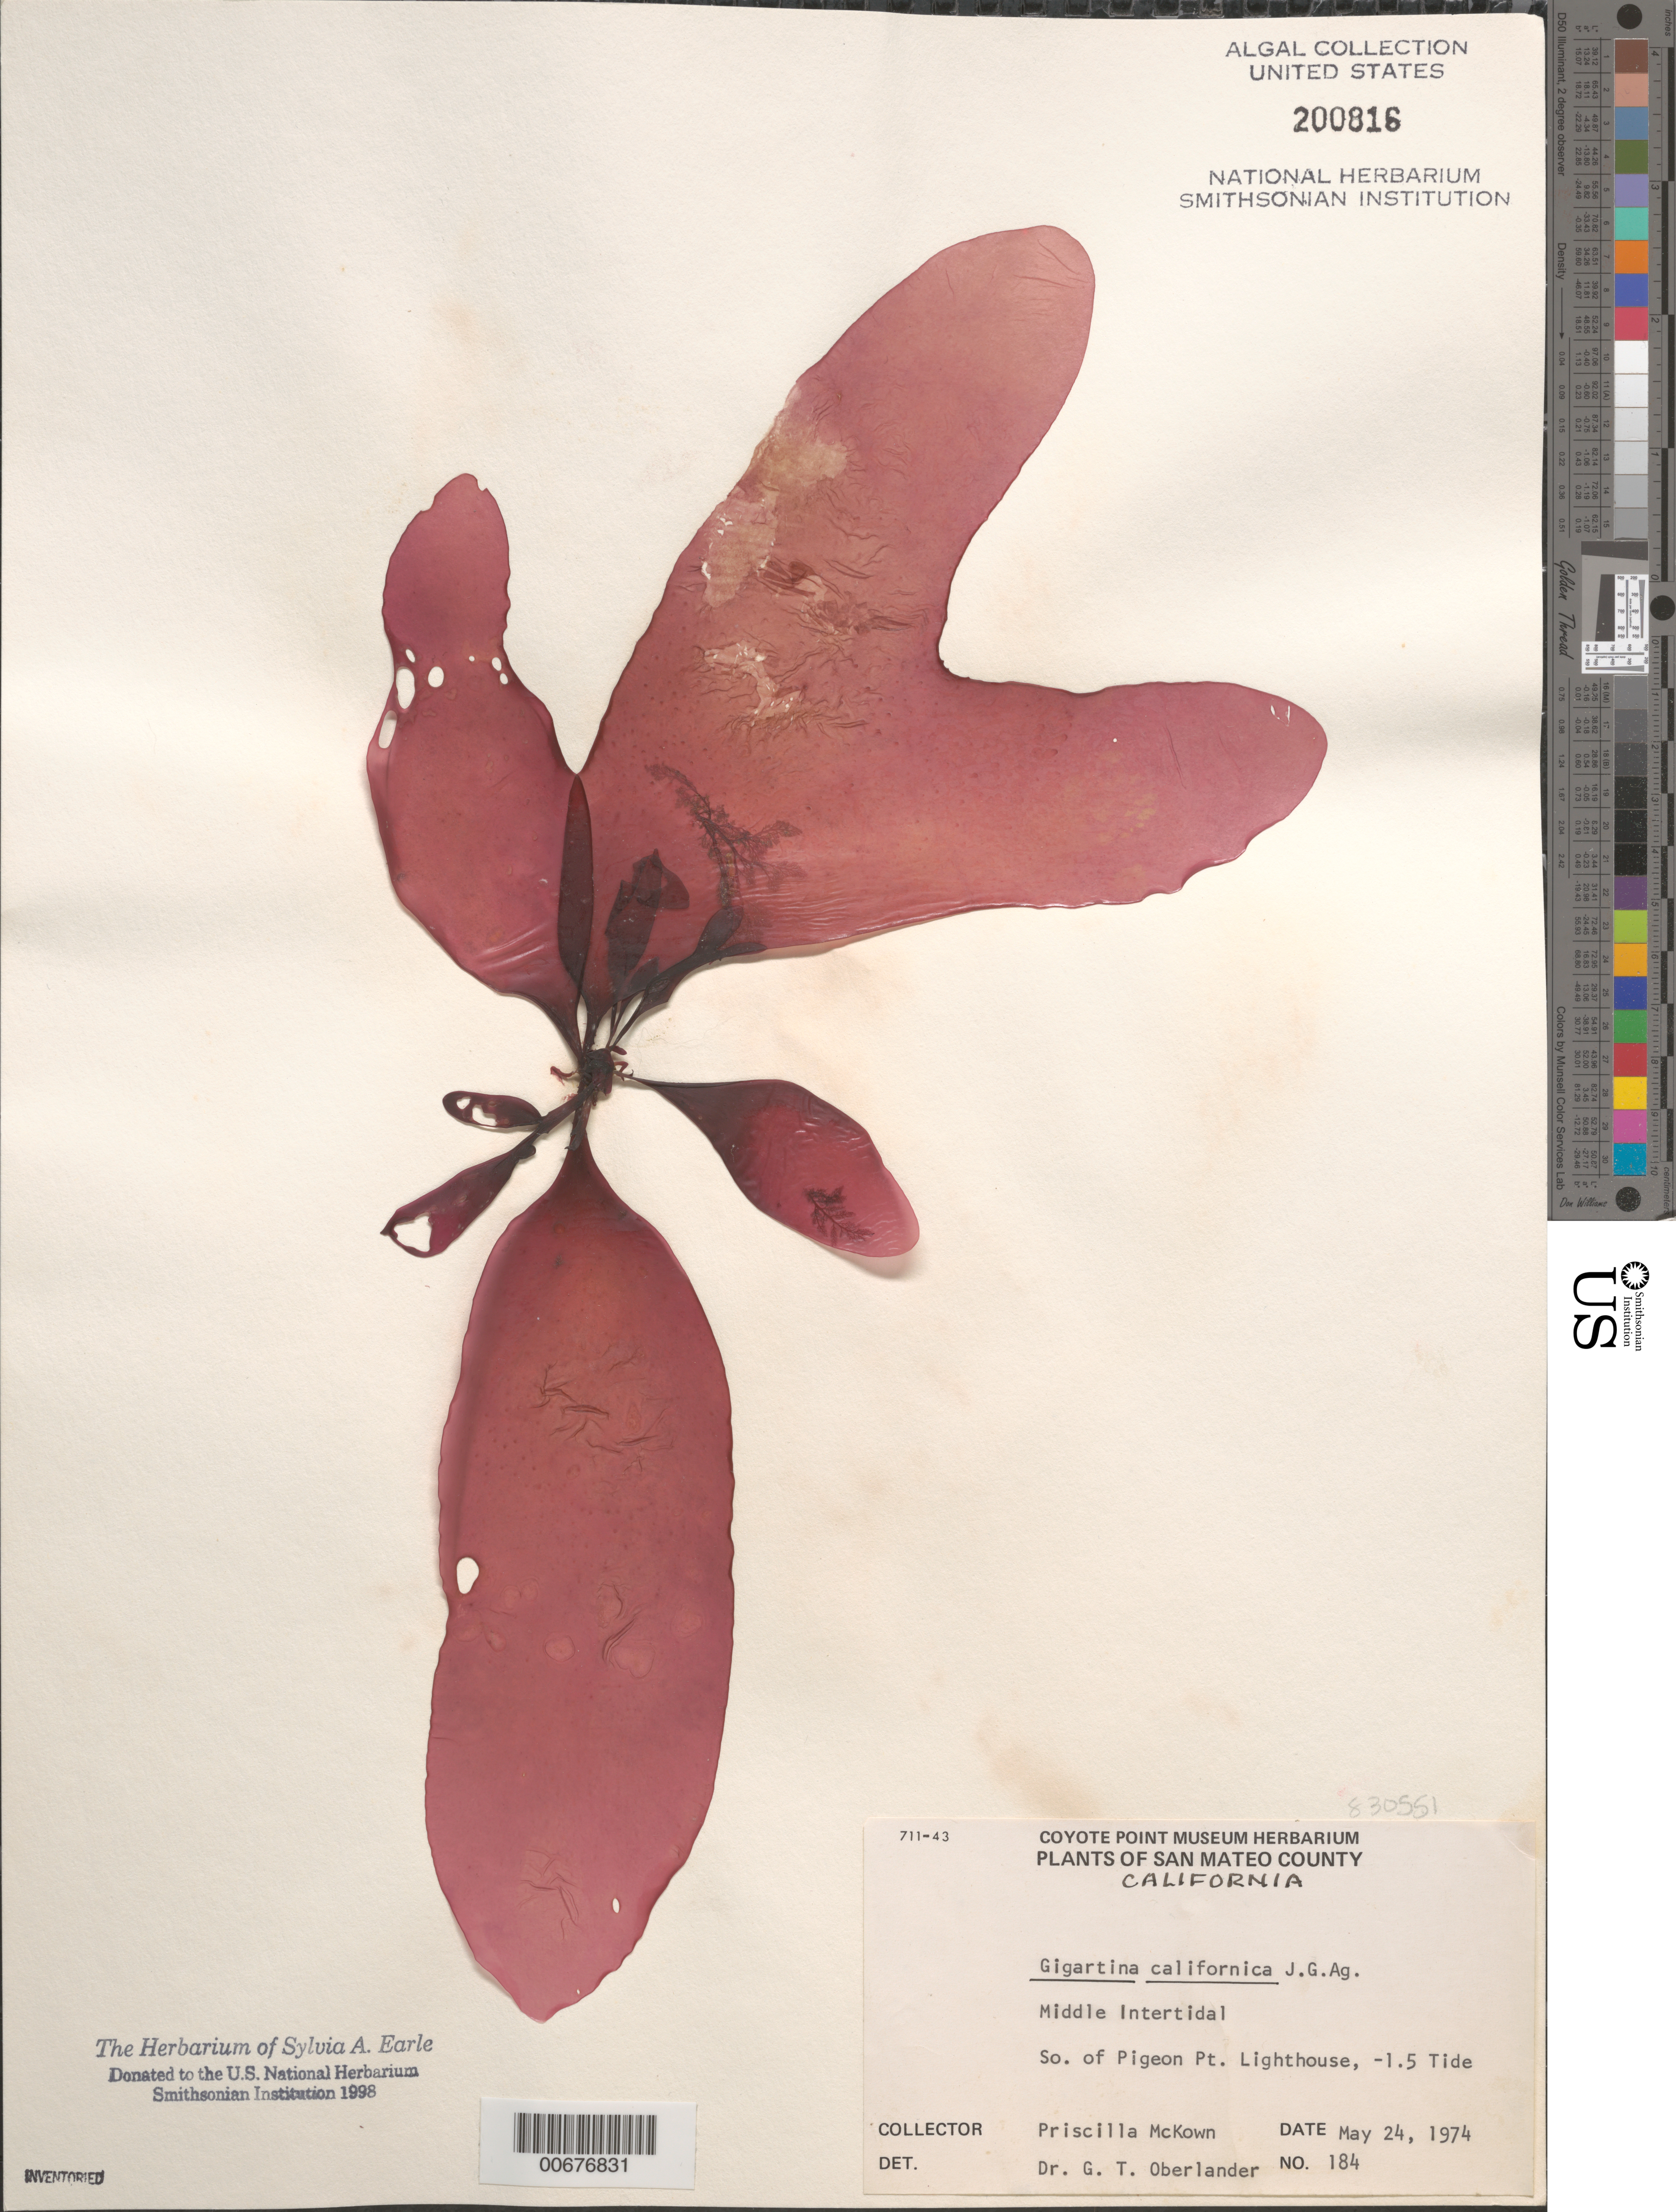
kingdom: Plantae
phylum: Rhodophyta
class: Florideophyceae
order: Gigartinales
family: Gigartinaceae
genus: Chondracanthus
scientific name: Chondracanthus corymbiferus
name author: (Kütz.) Guiry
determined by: Algae name updating Project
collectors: P. McKown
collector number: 184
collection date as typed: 24 May 1974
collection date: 1974-05-24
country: United States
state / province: California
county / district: San Mateo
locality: South of Pigeon Point Lighthouse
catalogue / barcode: US 200816